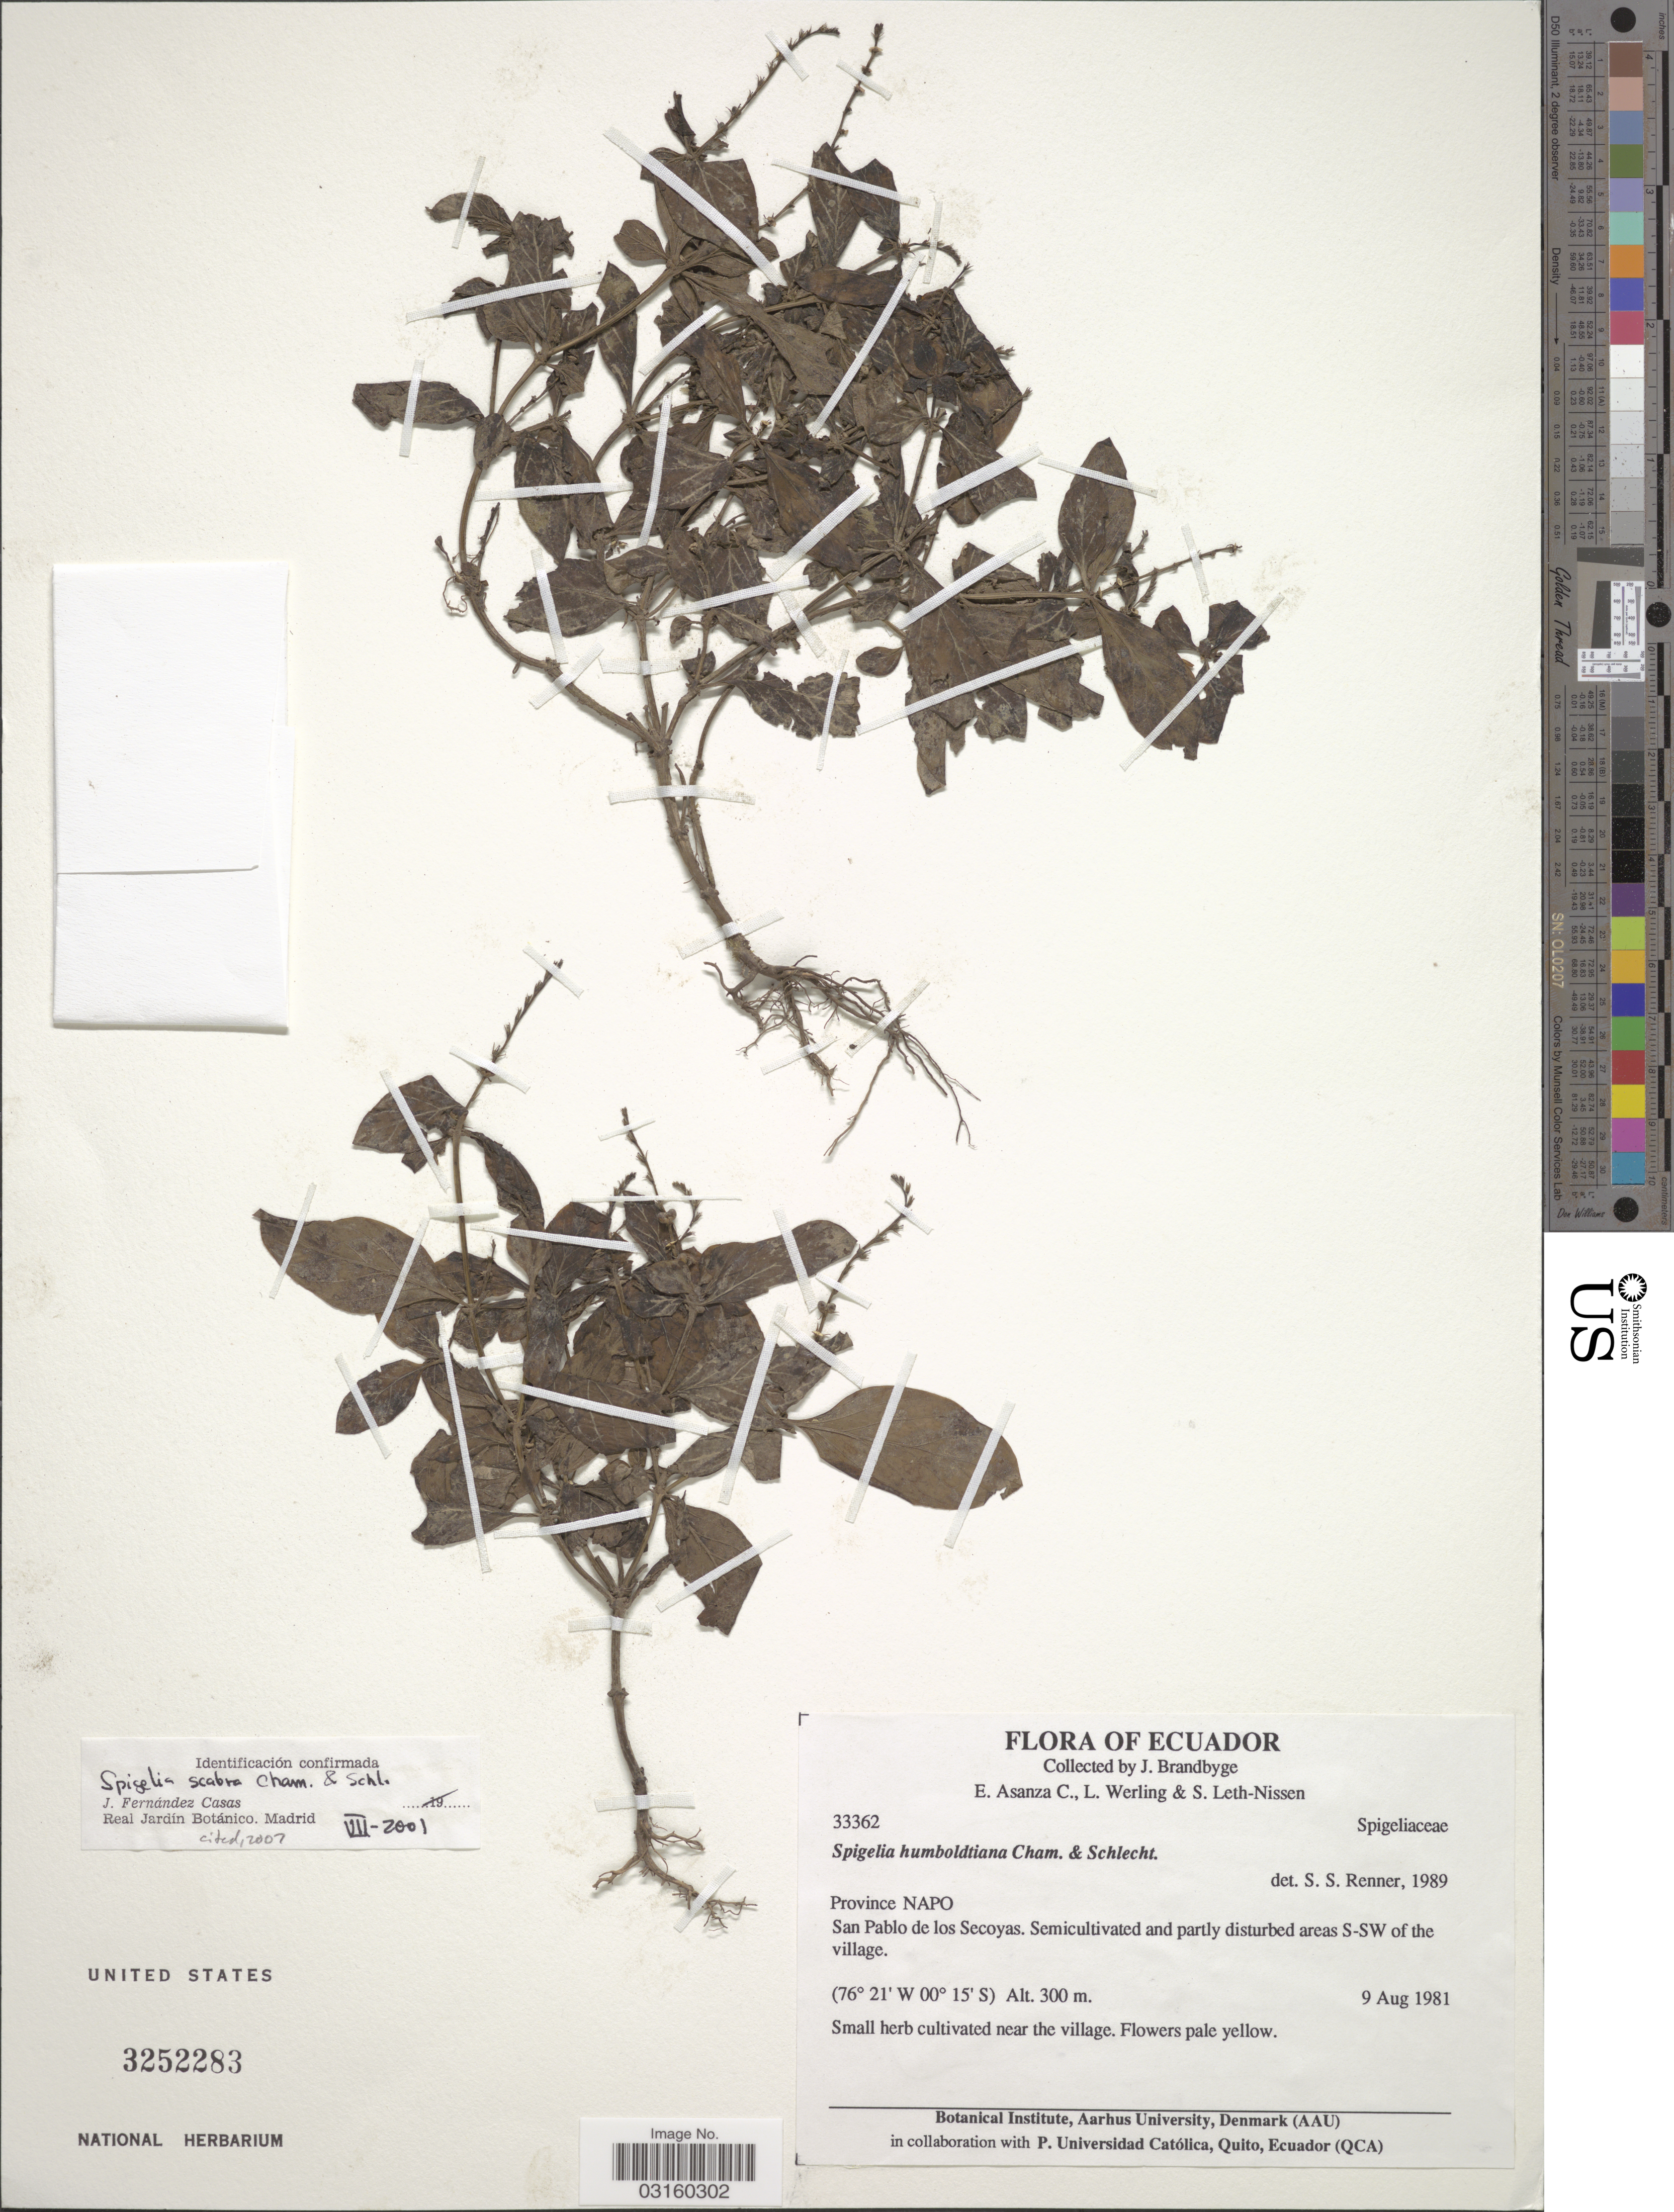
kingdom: Plantae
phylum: Tracheophyta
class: Magnoliopsida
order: Gentianales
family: Loganiaceae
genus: Spigelia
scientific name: Spigelia scabra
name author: Cham. & Schltdl.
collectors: J. Brandbyge, E. Asanza, L. Werling & S. Leth-Nissen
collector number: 33362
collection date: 1981-08-09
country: Ecuador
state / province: Napo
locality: San Pablo de los Secoyas, Semicultivated and partly disturbed areas S-SW of the village.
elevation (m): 300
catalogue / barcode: US 3252283